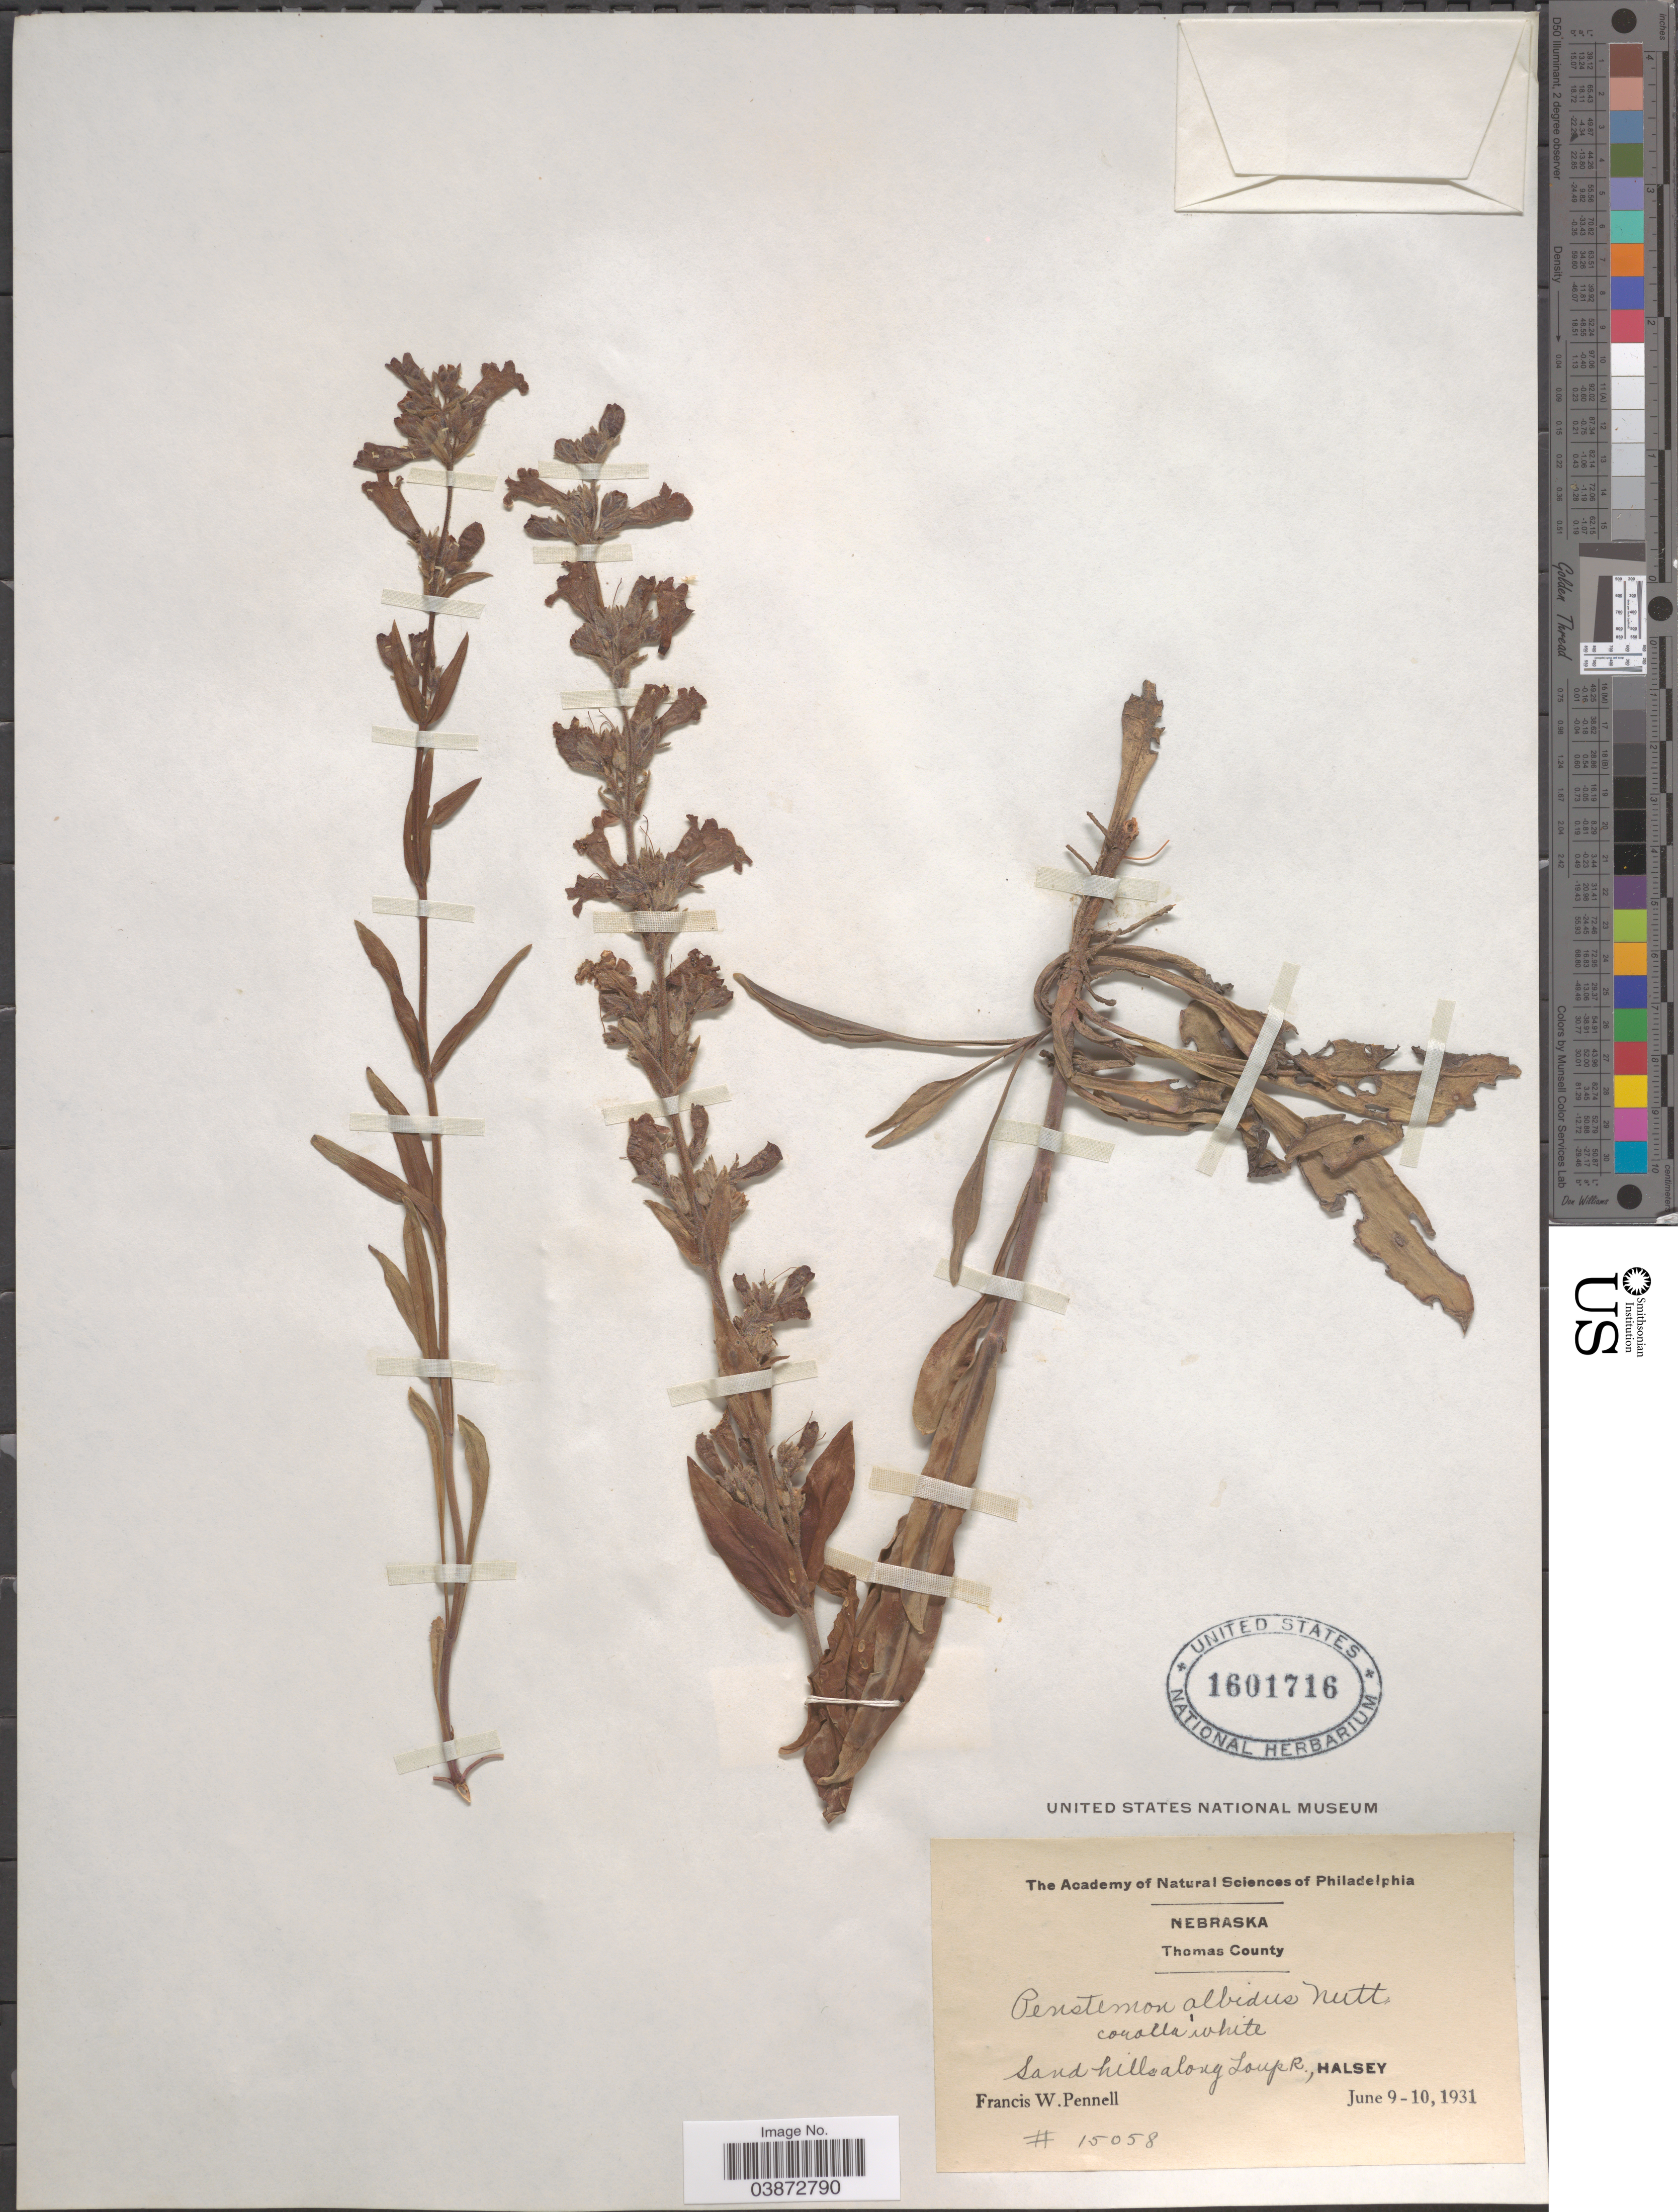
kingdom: Plantae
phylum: Tracheophyta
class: Magnoliopsida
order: Lamiales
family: Plantaginaceae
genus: Penstemon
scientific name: Penstemon albidus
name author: Nutt.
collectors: F. W. Pennell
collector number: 15058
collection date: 1931-06-09/1931-06-10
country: United States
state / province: Nebraska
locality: Thomas County. Sand hills along Loup R., Halsey.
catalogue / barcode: US 1601716